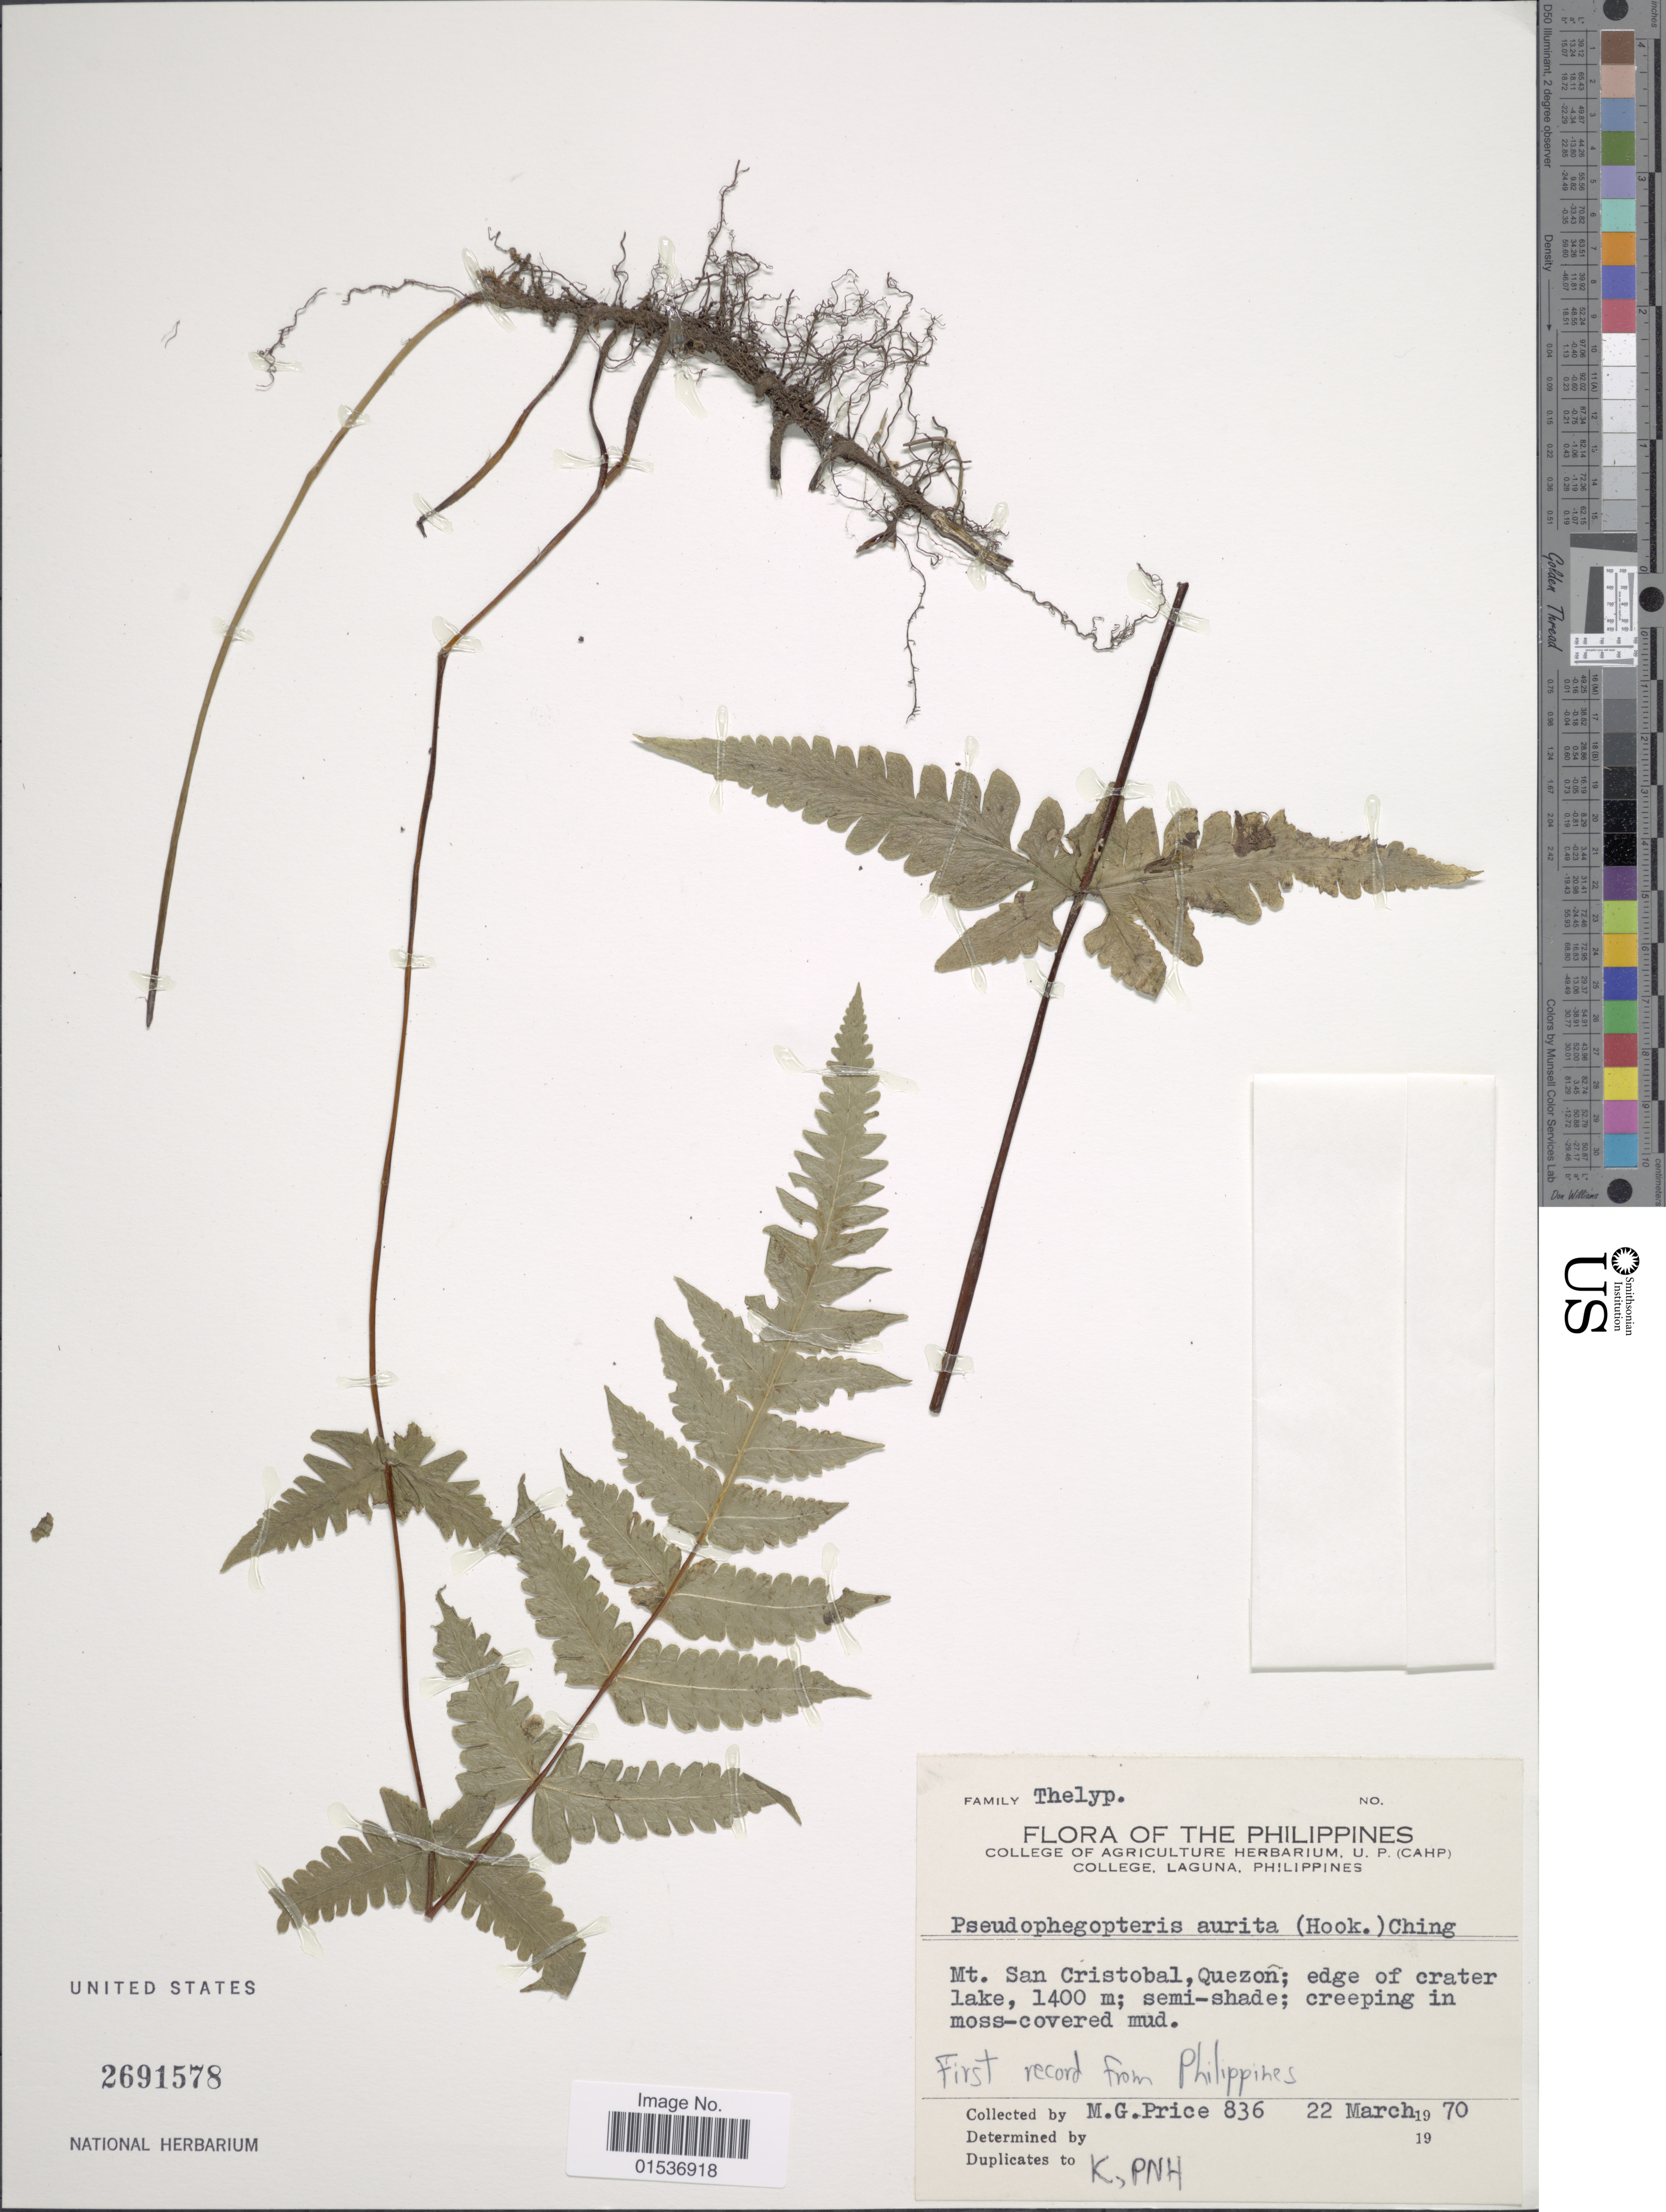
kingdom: Plantae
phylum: Tracheophyta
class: Polypodiopsida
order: Polypodiales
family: Thelypteridaceae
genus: Pseudophegopteris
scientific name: Pseudophegopteris aurita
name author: (Hook.) Ching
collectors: M. G. Price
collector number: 836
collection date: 1970-03-22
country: Philippines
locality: Mt. San Cristobal, Quezon; edge of crater lake.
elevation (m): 1400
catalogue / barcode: US 2691578